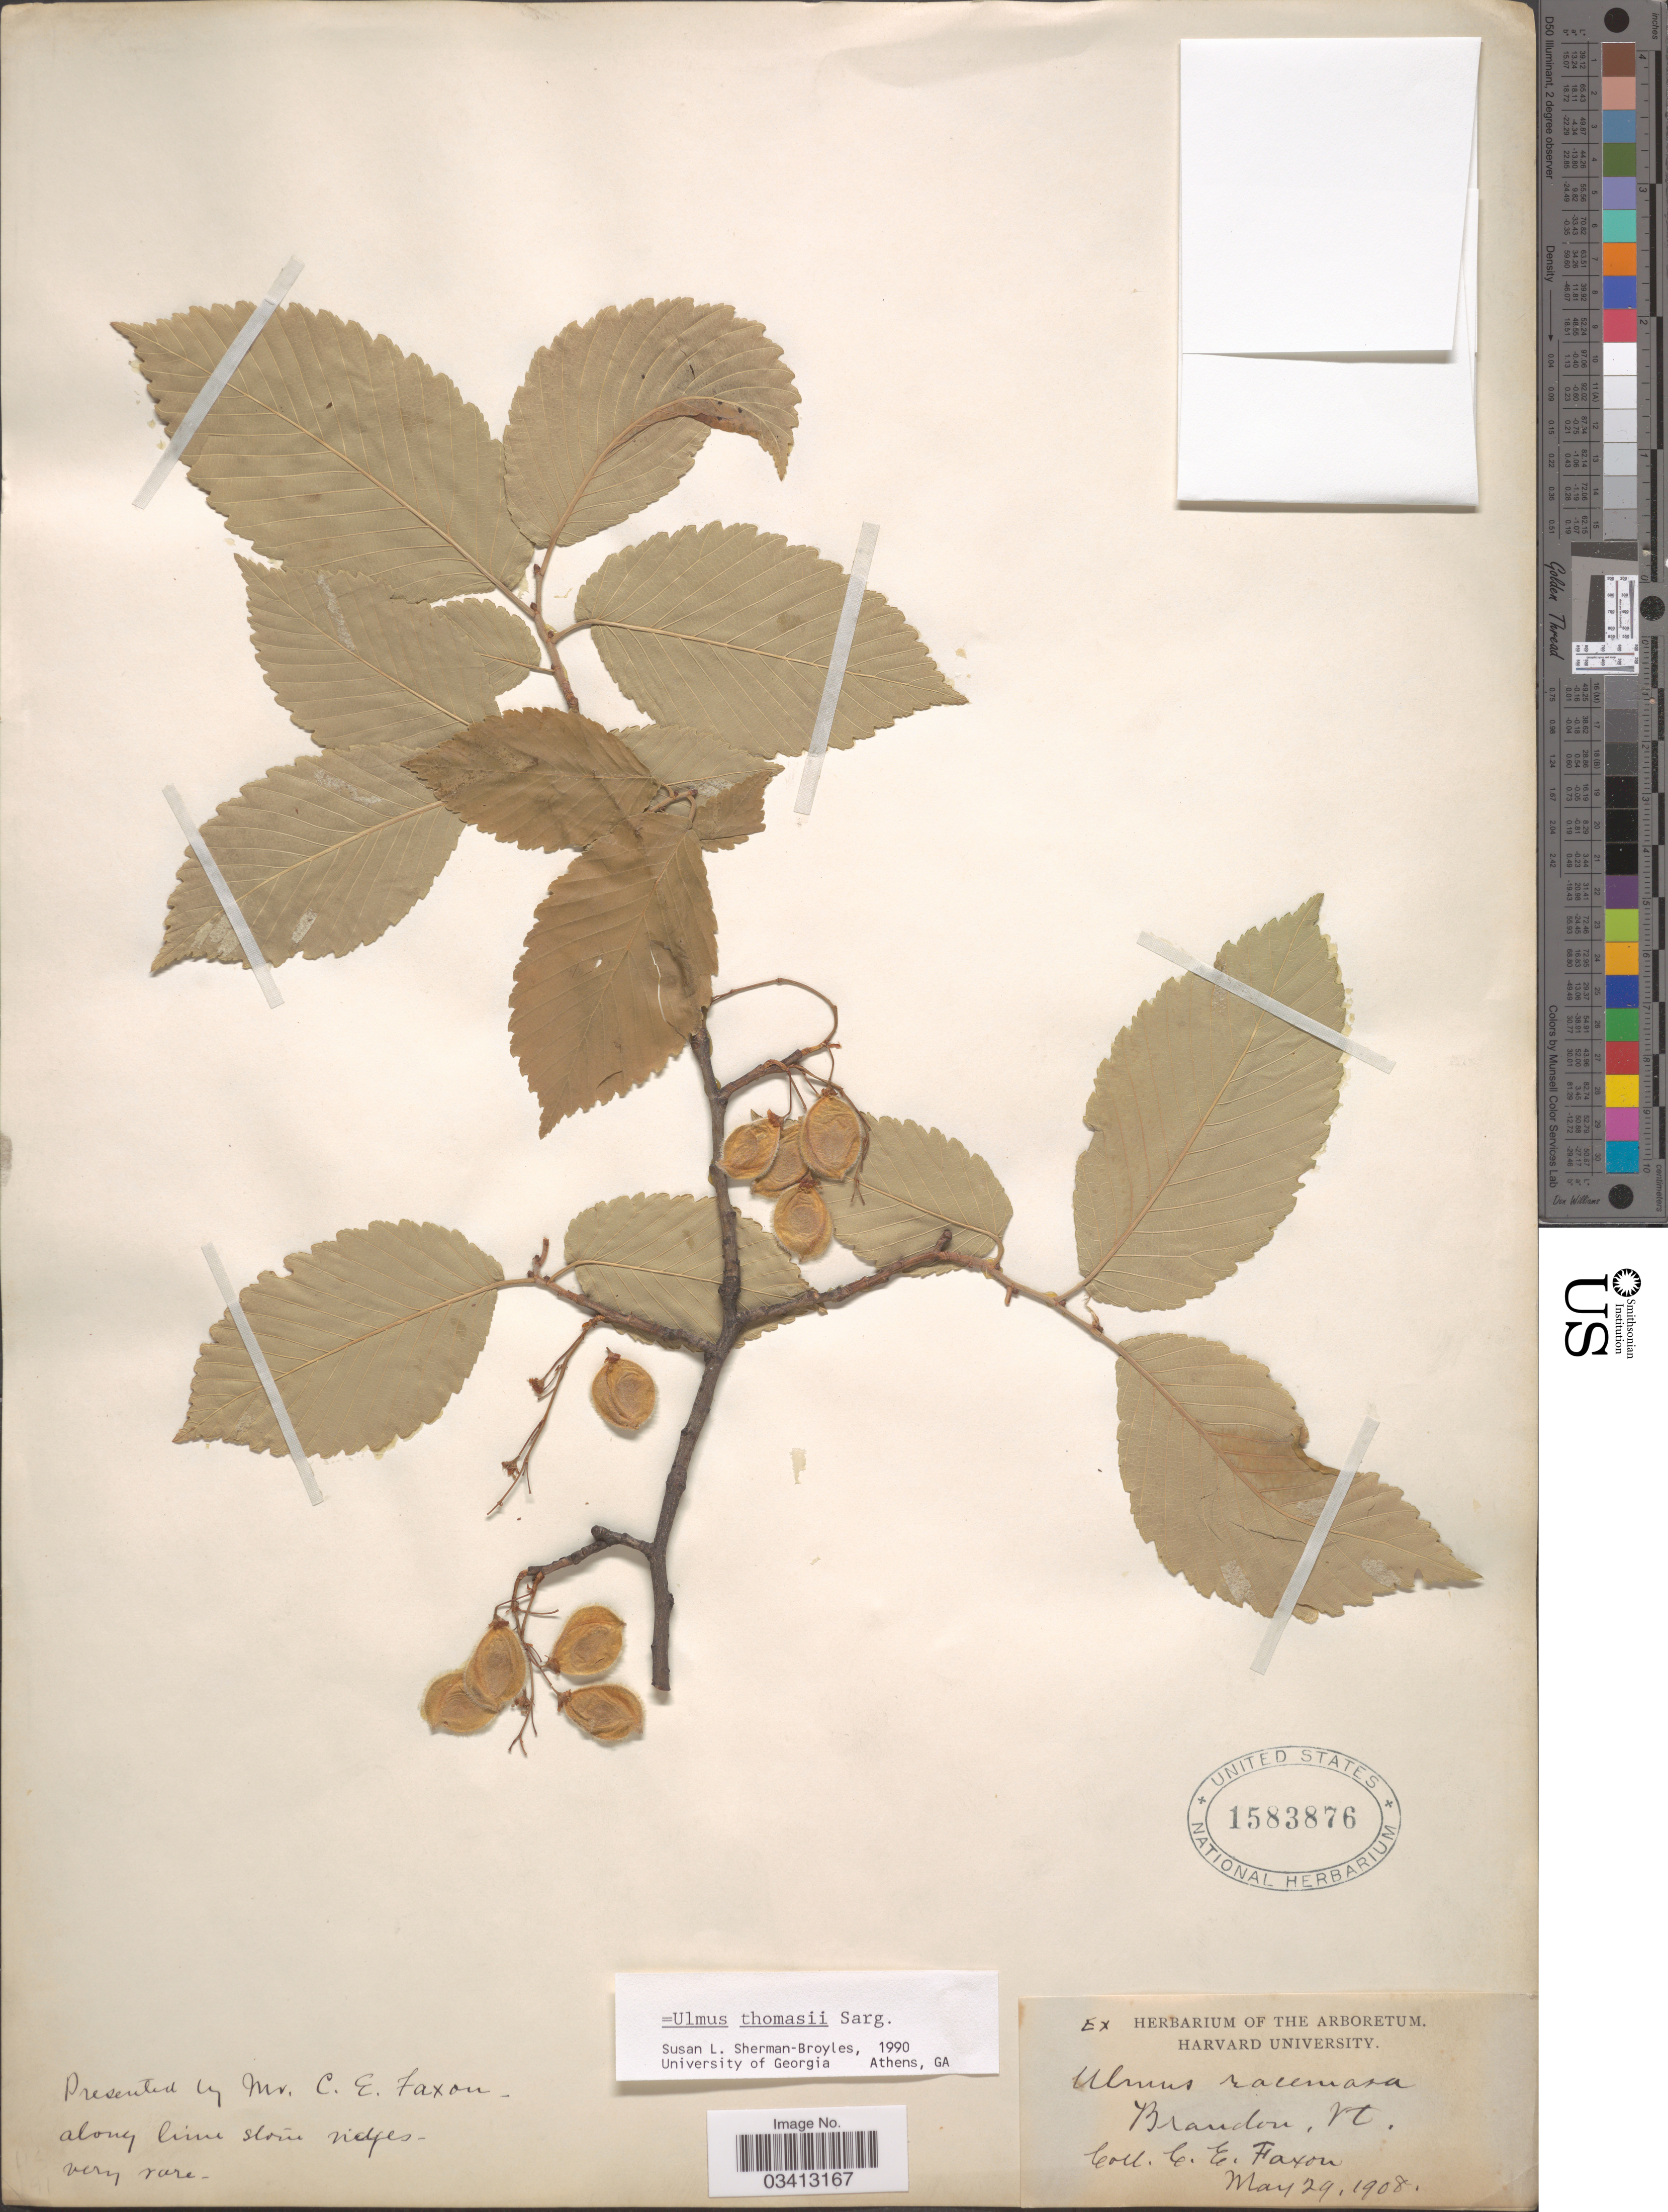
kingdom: Plantae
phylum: Tracheophyta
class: Magnoliopsida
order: Rosales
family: Ulmaceae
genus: Ulmus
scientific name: Ulmus thomasii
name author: Sarg.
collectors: C. Faxon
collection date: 1908-05-29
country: United States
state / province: Vermont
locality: Brandon.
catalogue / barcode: US 1583876